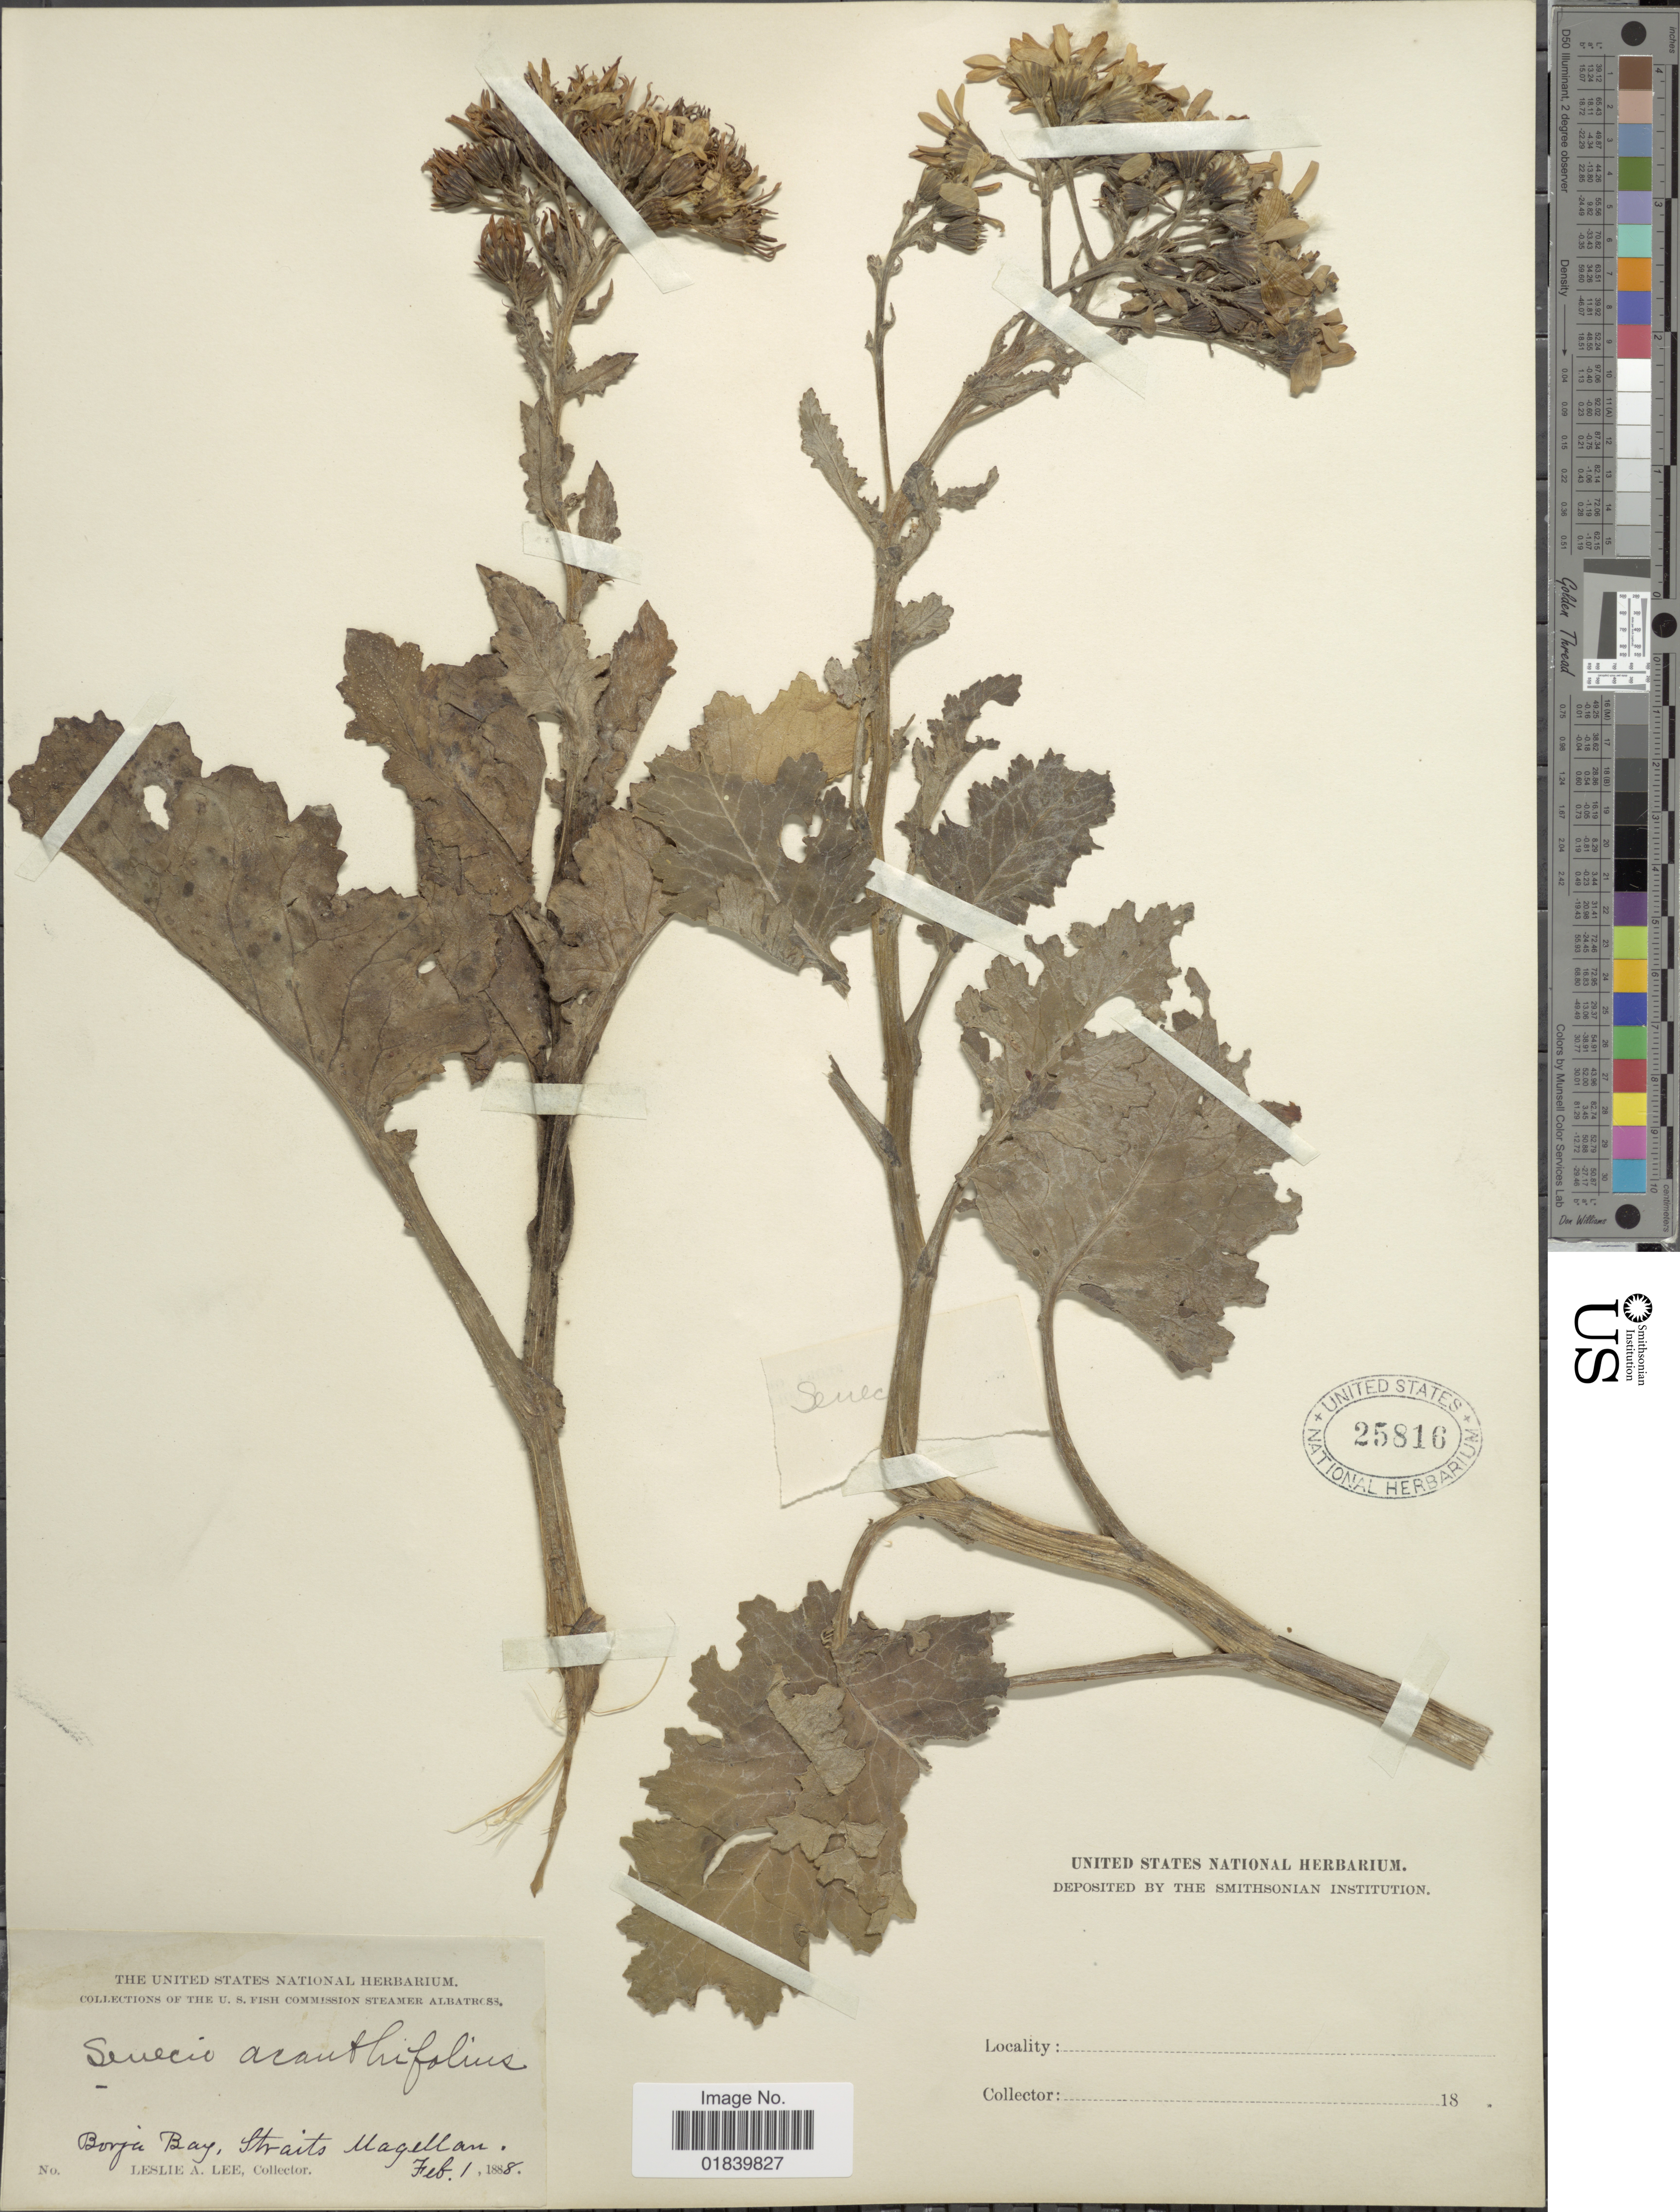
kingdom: Plantae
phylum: Tracheophyta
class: Magnoliopsida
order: Asterales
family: Asteraceae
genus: Senecio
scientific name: Senecio acanthifolius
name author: Hombr. & Jacquinot ex Decne.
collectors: L. Lee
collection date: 1888-02-01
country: Chile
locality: Borja Bay, Straits Magellan.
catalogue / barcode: US 25816